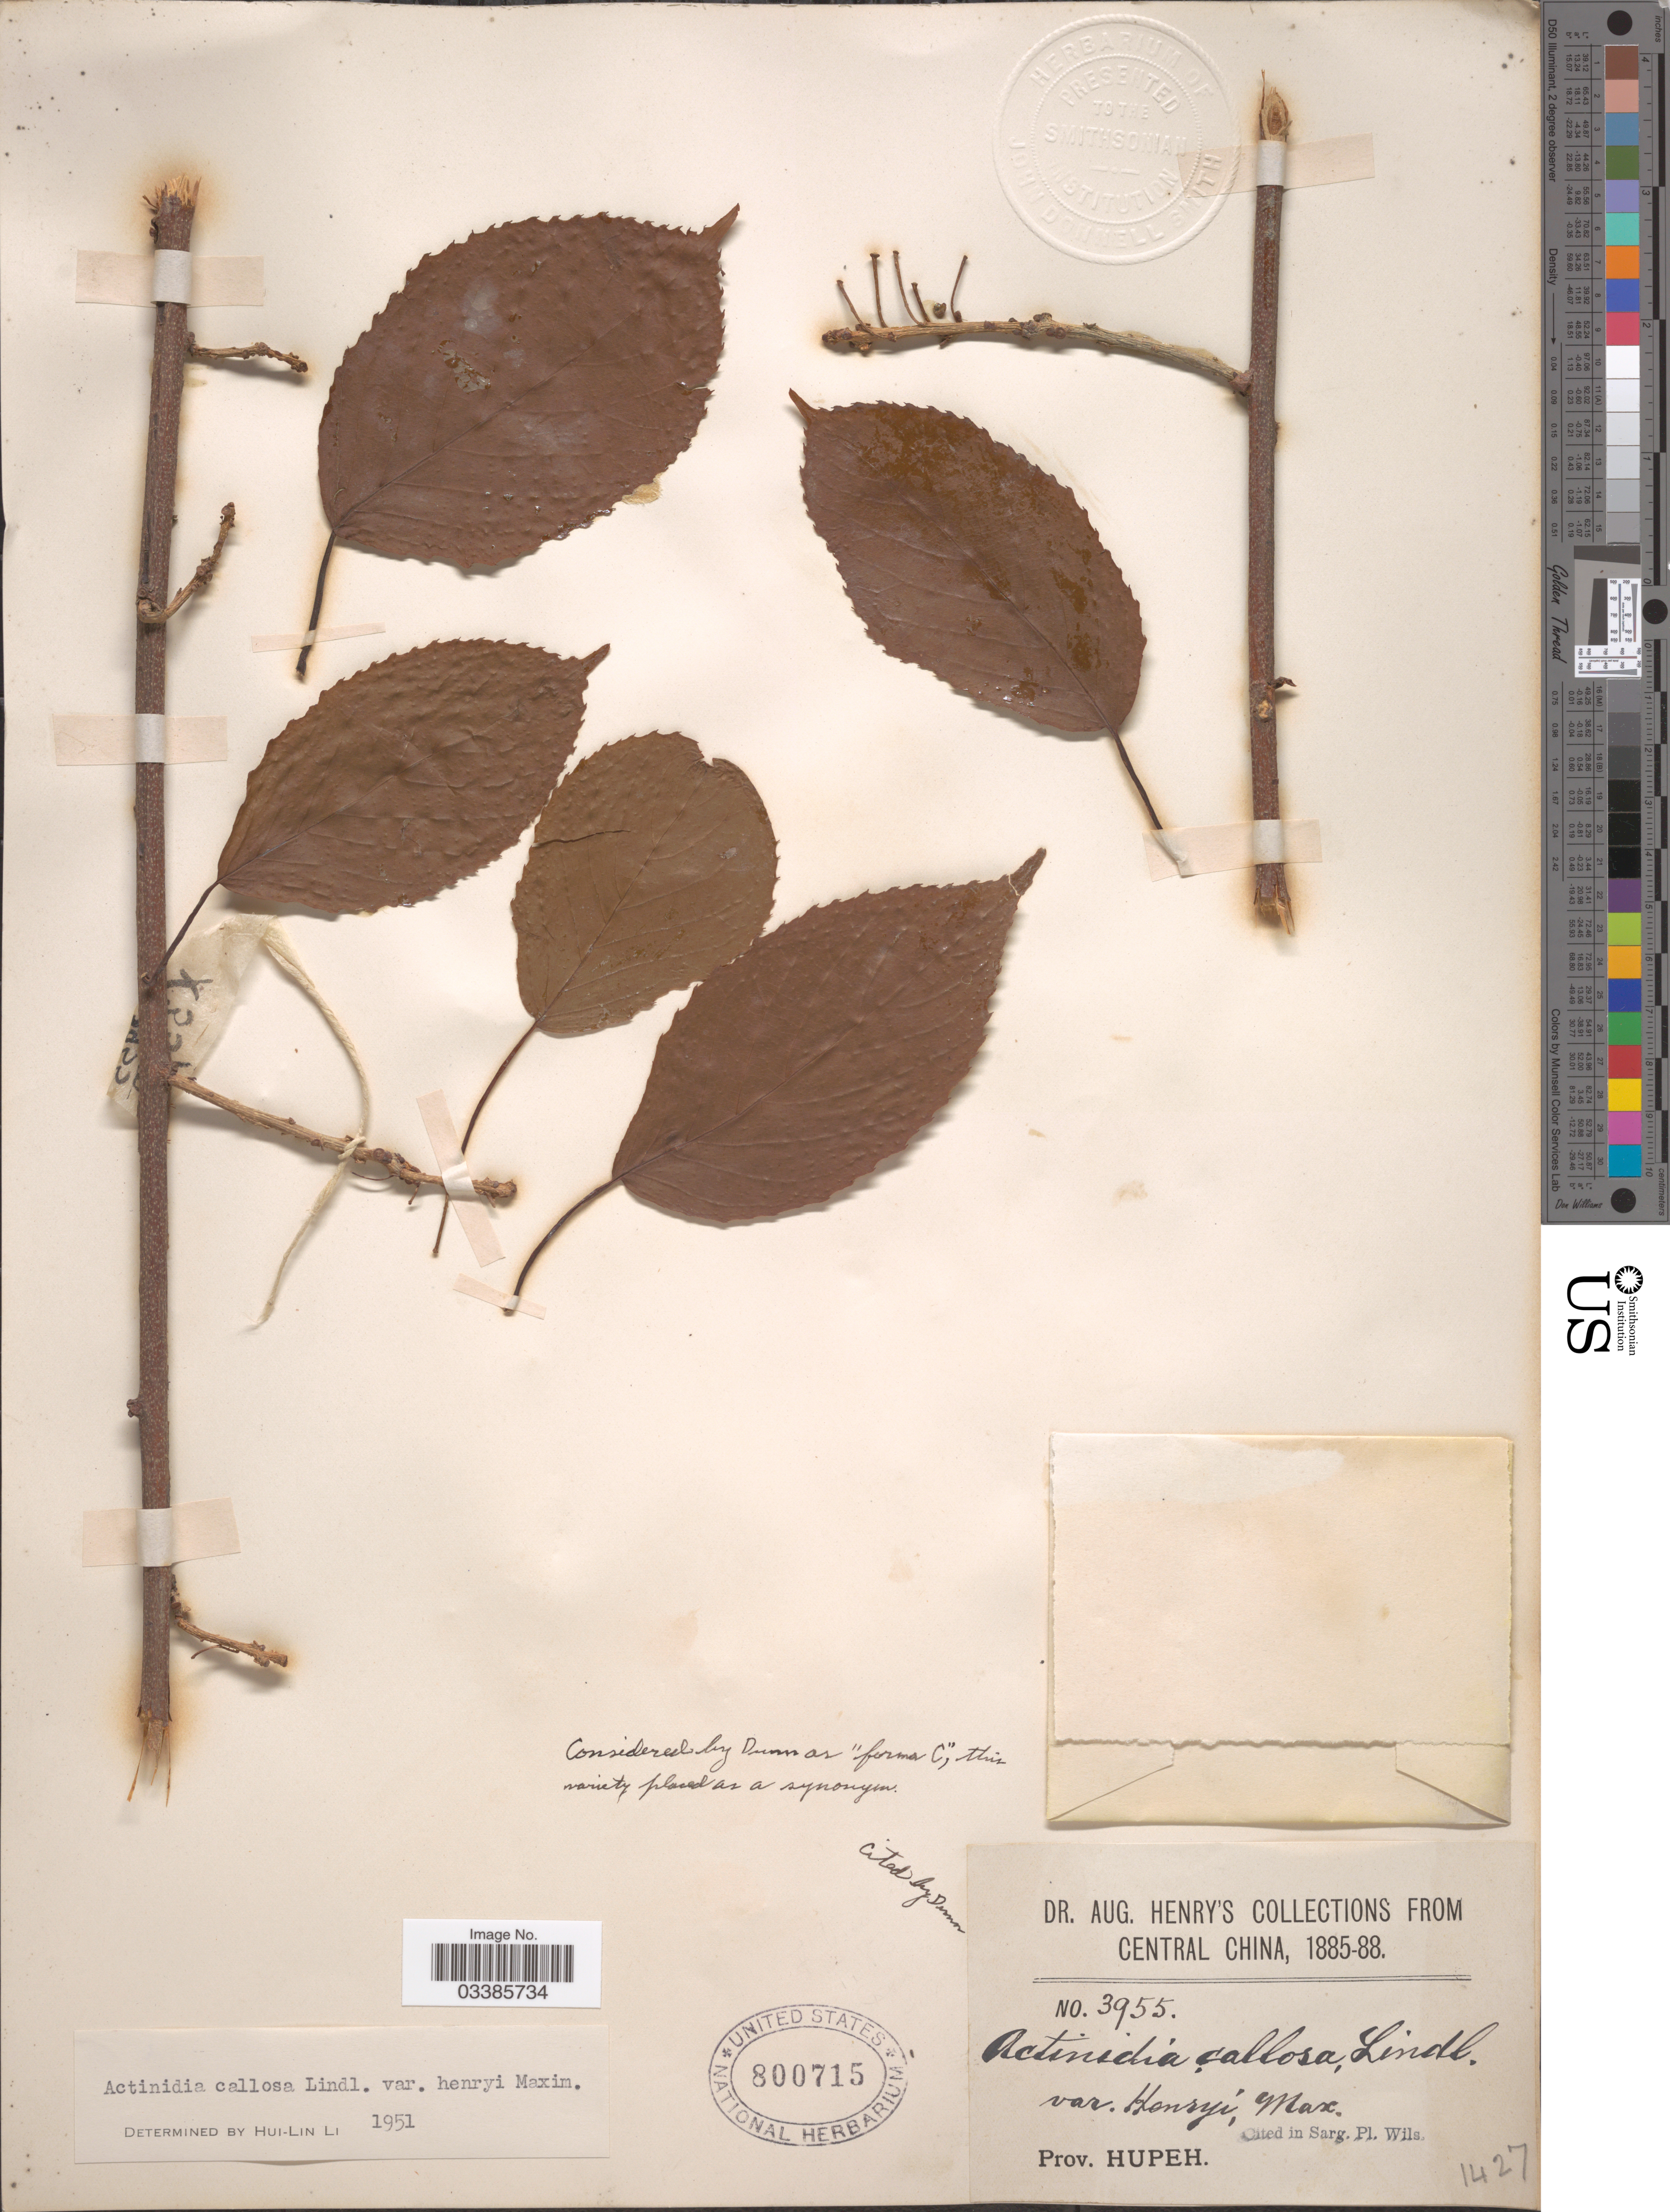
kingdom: Plantae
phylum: Tracheophyta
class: Magnoliopsida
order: Ericales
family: Actinidiaceae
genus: Actinidia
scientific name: Actinidia callosa var. henryi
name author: Maxim.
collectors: A. Henry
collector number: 3955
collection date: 1885/1888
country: China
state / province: Hubei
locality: Central China. Prov. Hupeh.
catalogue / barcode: US 800715